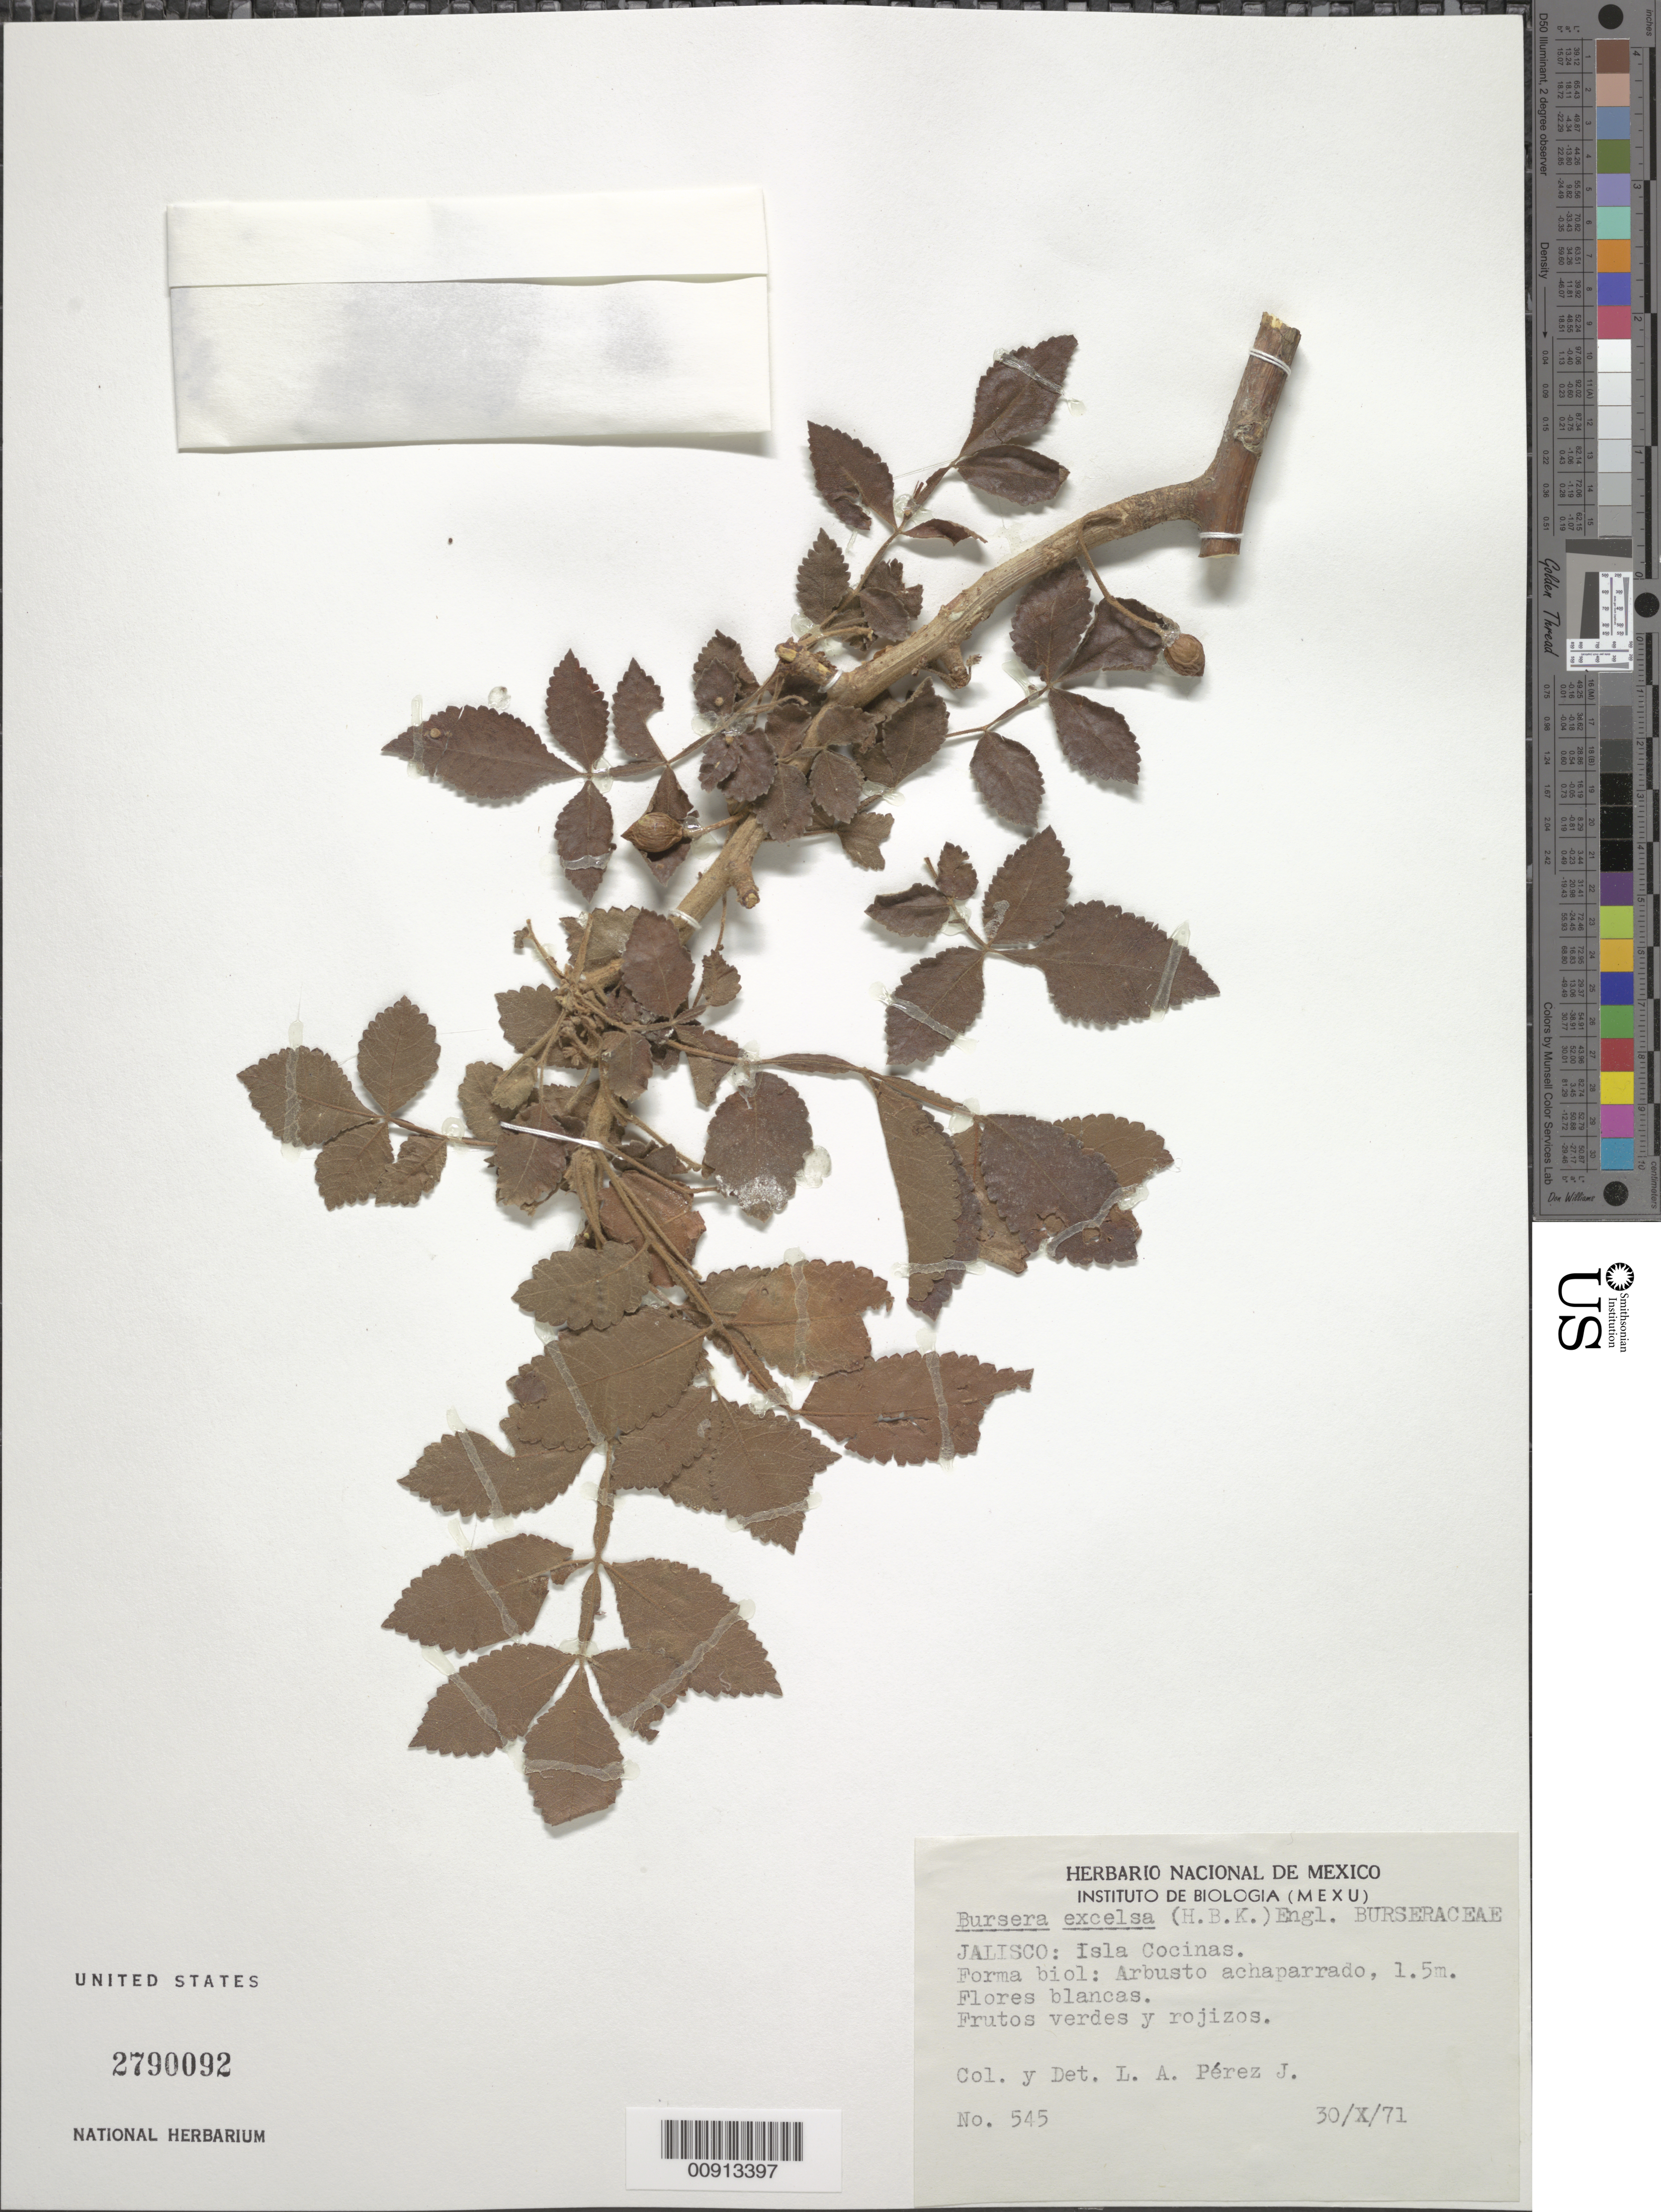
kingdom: Plantae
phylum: Tracheophyta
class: Magnoliopsida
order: Sapindales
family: Burseraceae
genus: Bursera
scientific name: Bursera excelsa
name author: (Kunth) Engl.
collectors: L. Perez Jimenez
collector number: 545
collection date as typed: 30 Oct 1971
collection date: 1971-10-30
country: Mexico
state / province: Jalisco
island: Isla Cocinas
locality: Jalisco: Isla Cocinas.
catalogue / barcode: US 2790092